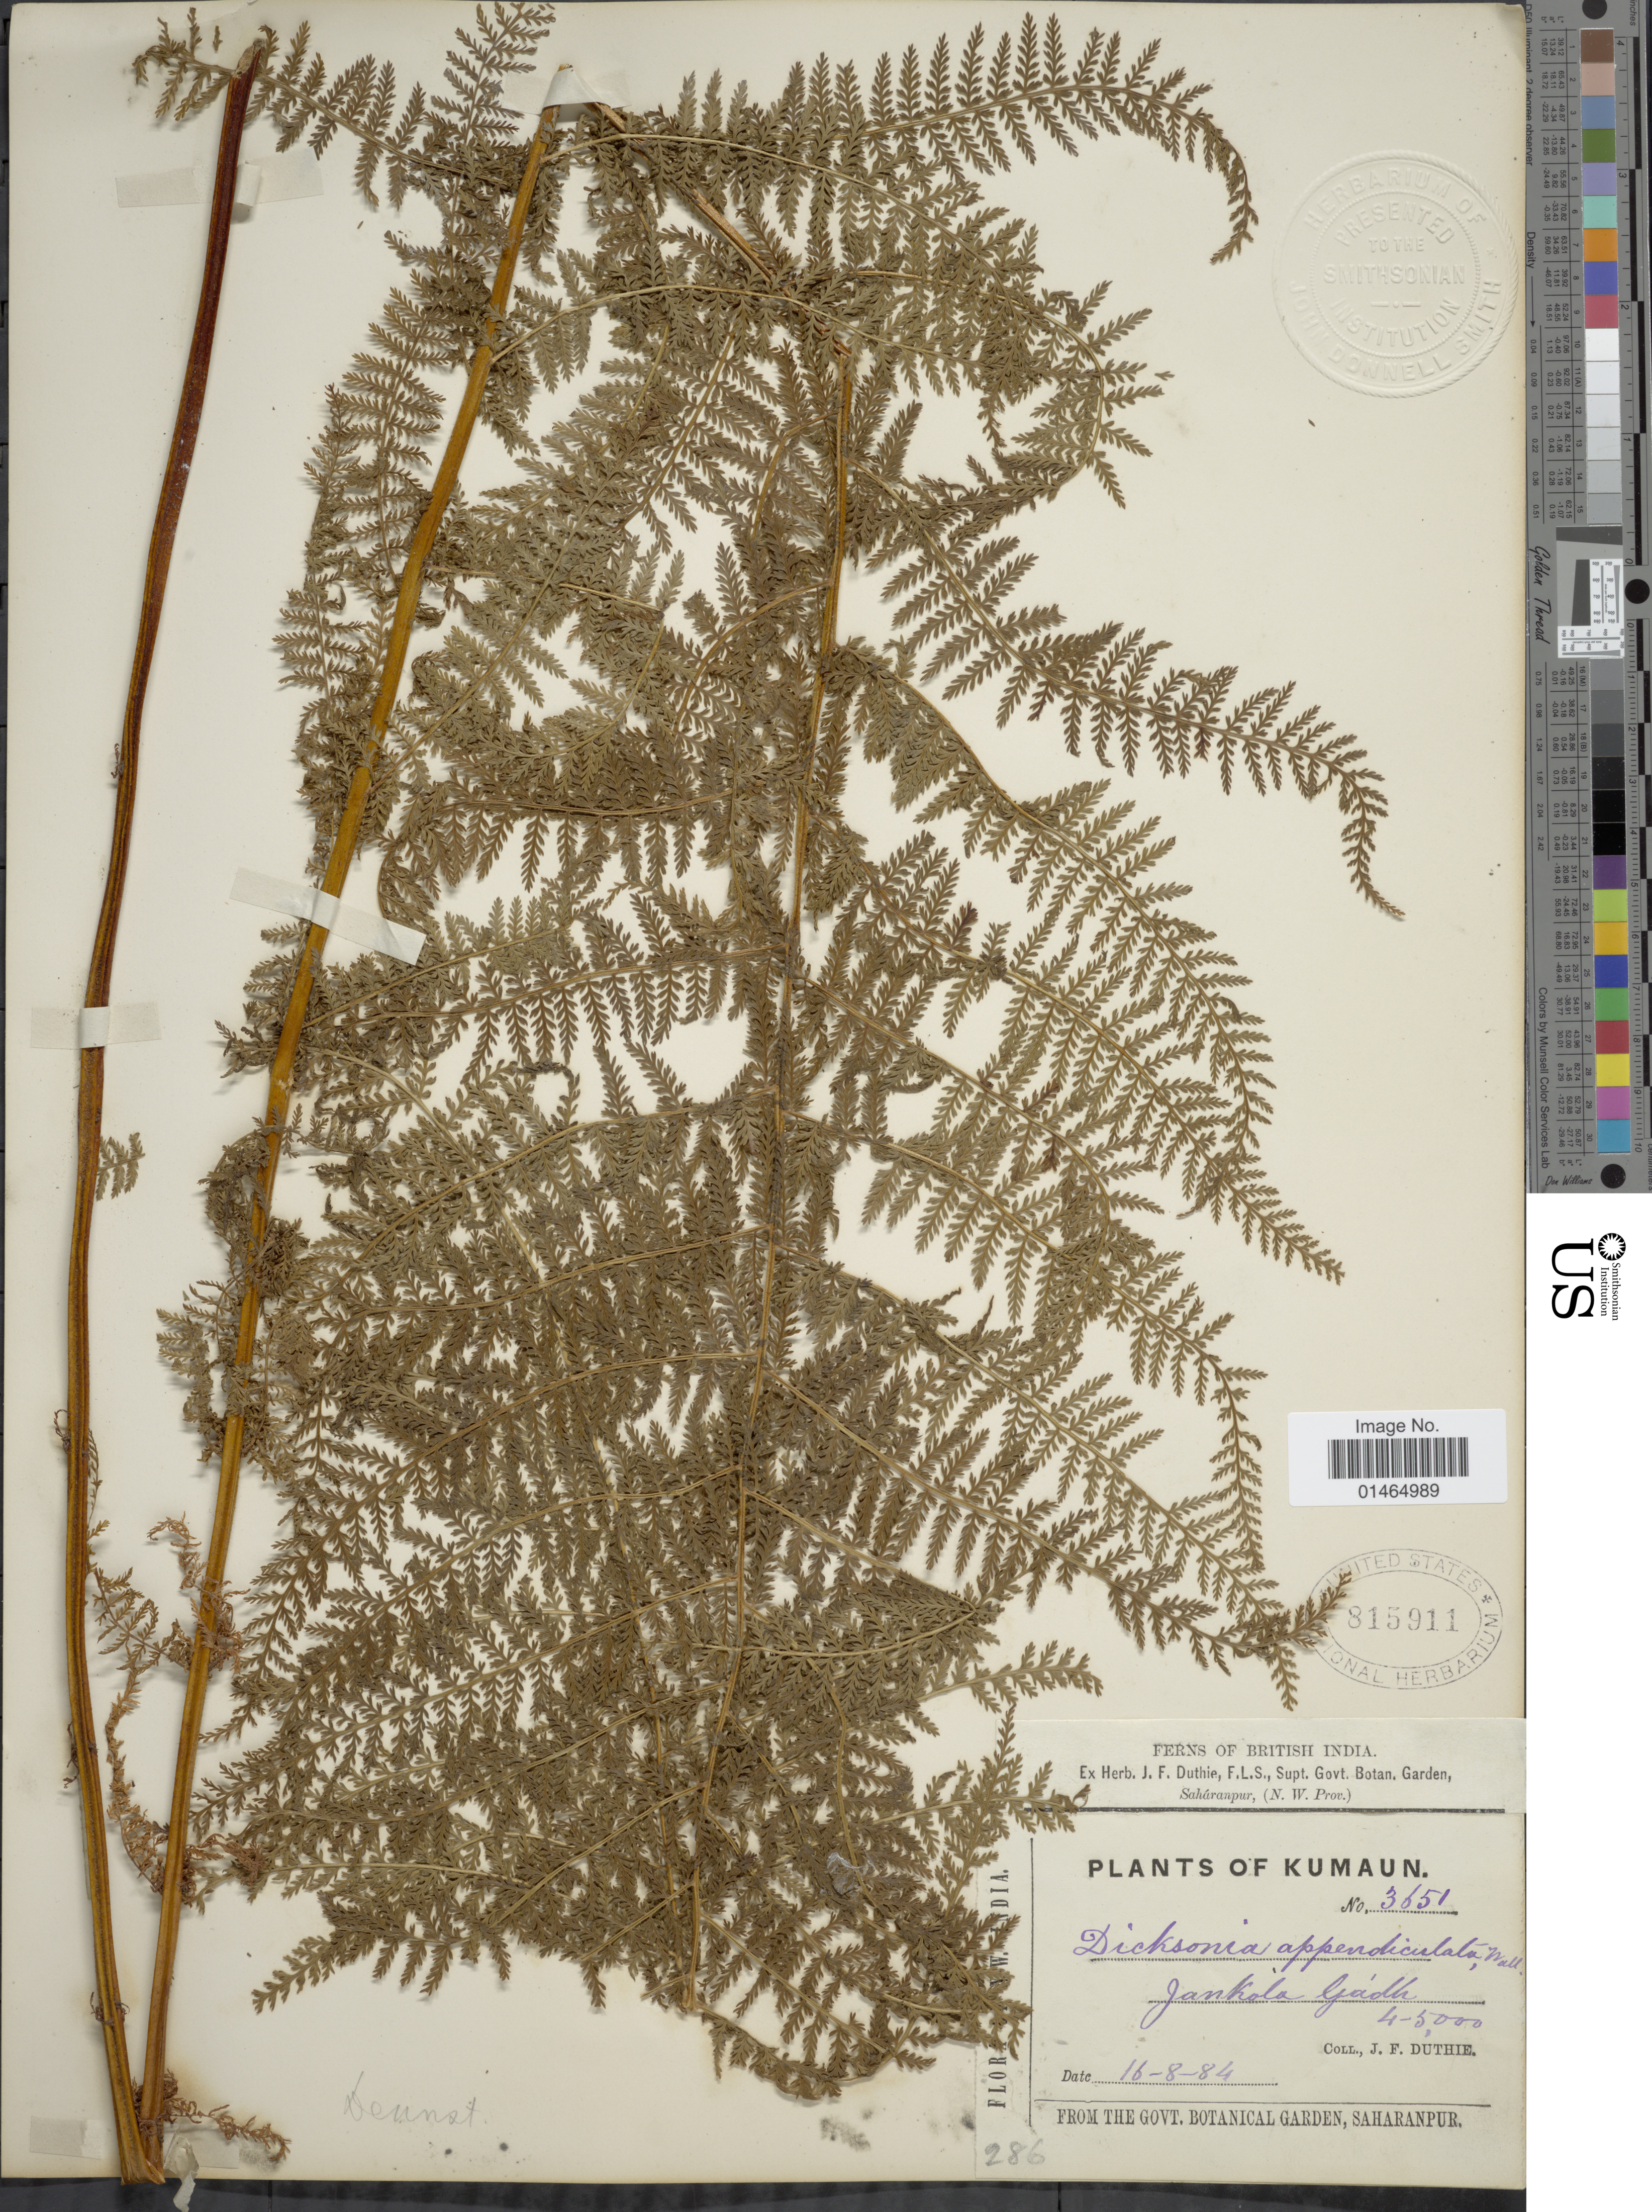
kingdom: Plantae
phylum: Tracheophyta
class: Polypodiopsida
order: Polypodiales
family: Dennstaedtiaceae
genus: Dennstaedtia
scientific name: Dennstaedtia appendiculata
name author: (Wall. ex Hook.) J. Sm.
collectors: J. F. Duthie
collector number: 3651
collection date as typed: Transcribed d/m/y: 16/8/84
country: India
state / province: Uttar Pradesh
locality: Kumaun. Jankola Gádh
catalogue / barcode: US 815911